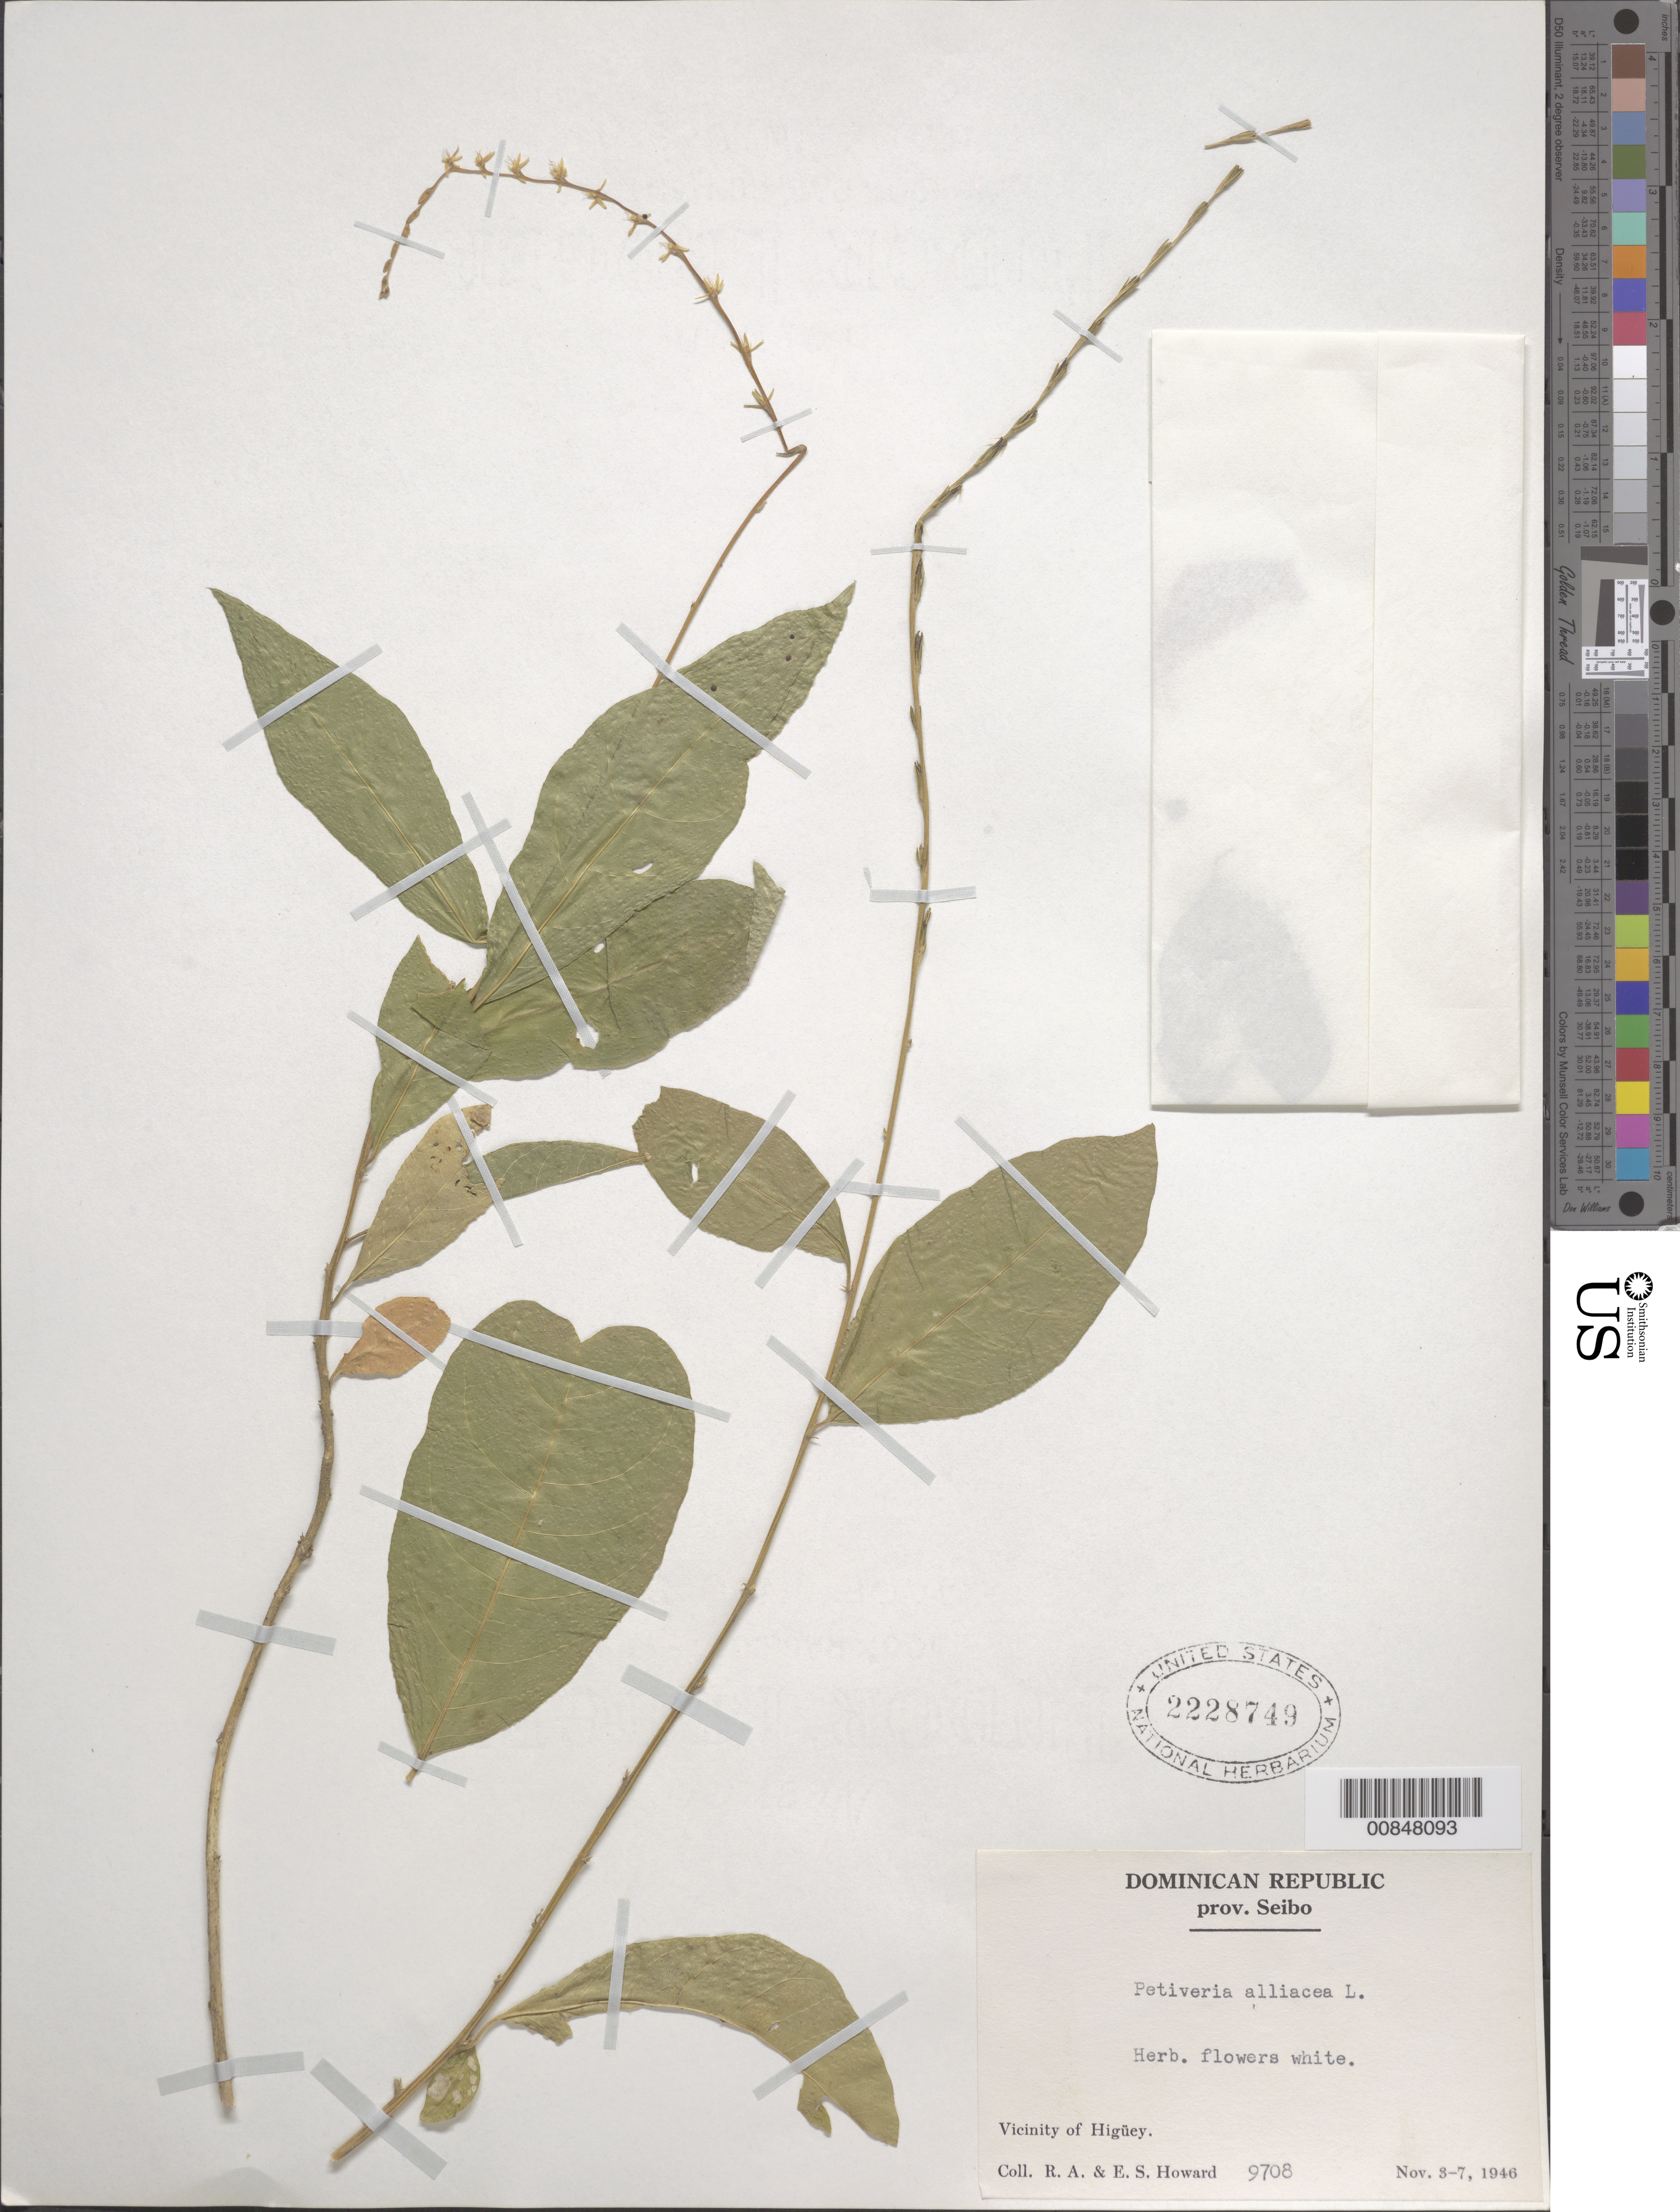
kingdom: Plantae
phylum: Tracheophyta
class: Magnoliopsida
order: Caryophyllales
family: Phytolaccaceae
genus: Petiveria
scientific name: Petiveria alliacea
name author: L.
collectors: R. A. Howard & E. S. Howard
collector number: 9708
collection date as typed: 03 Nov 1946 to 07 Nov 1946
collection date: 1946-11-03/1946-11-07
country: Dominican Republic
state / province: El Seibo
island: Hispaniola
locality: Vicinity of Higüey.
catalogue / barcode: US 2228749